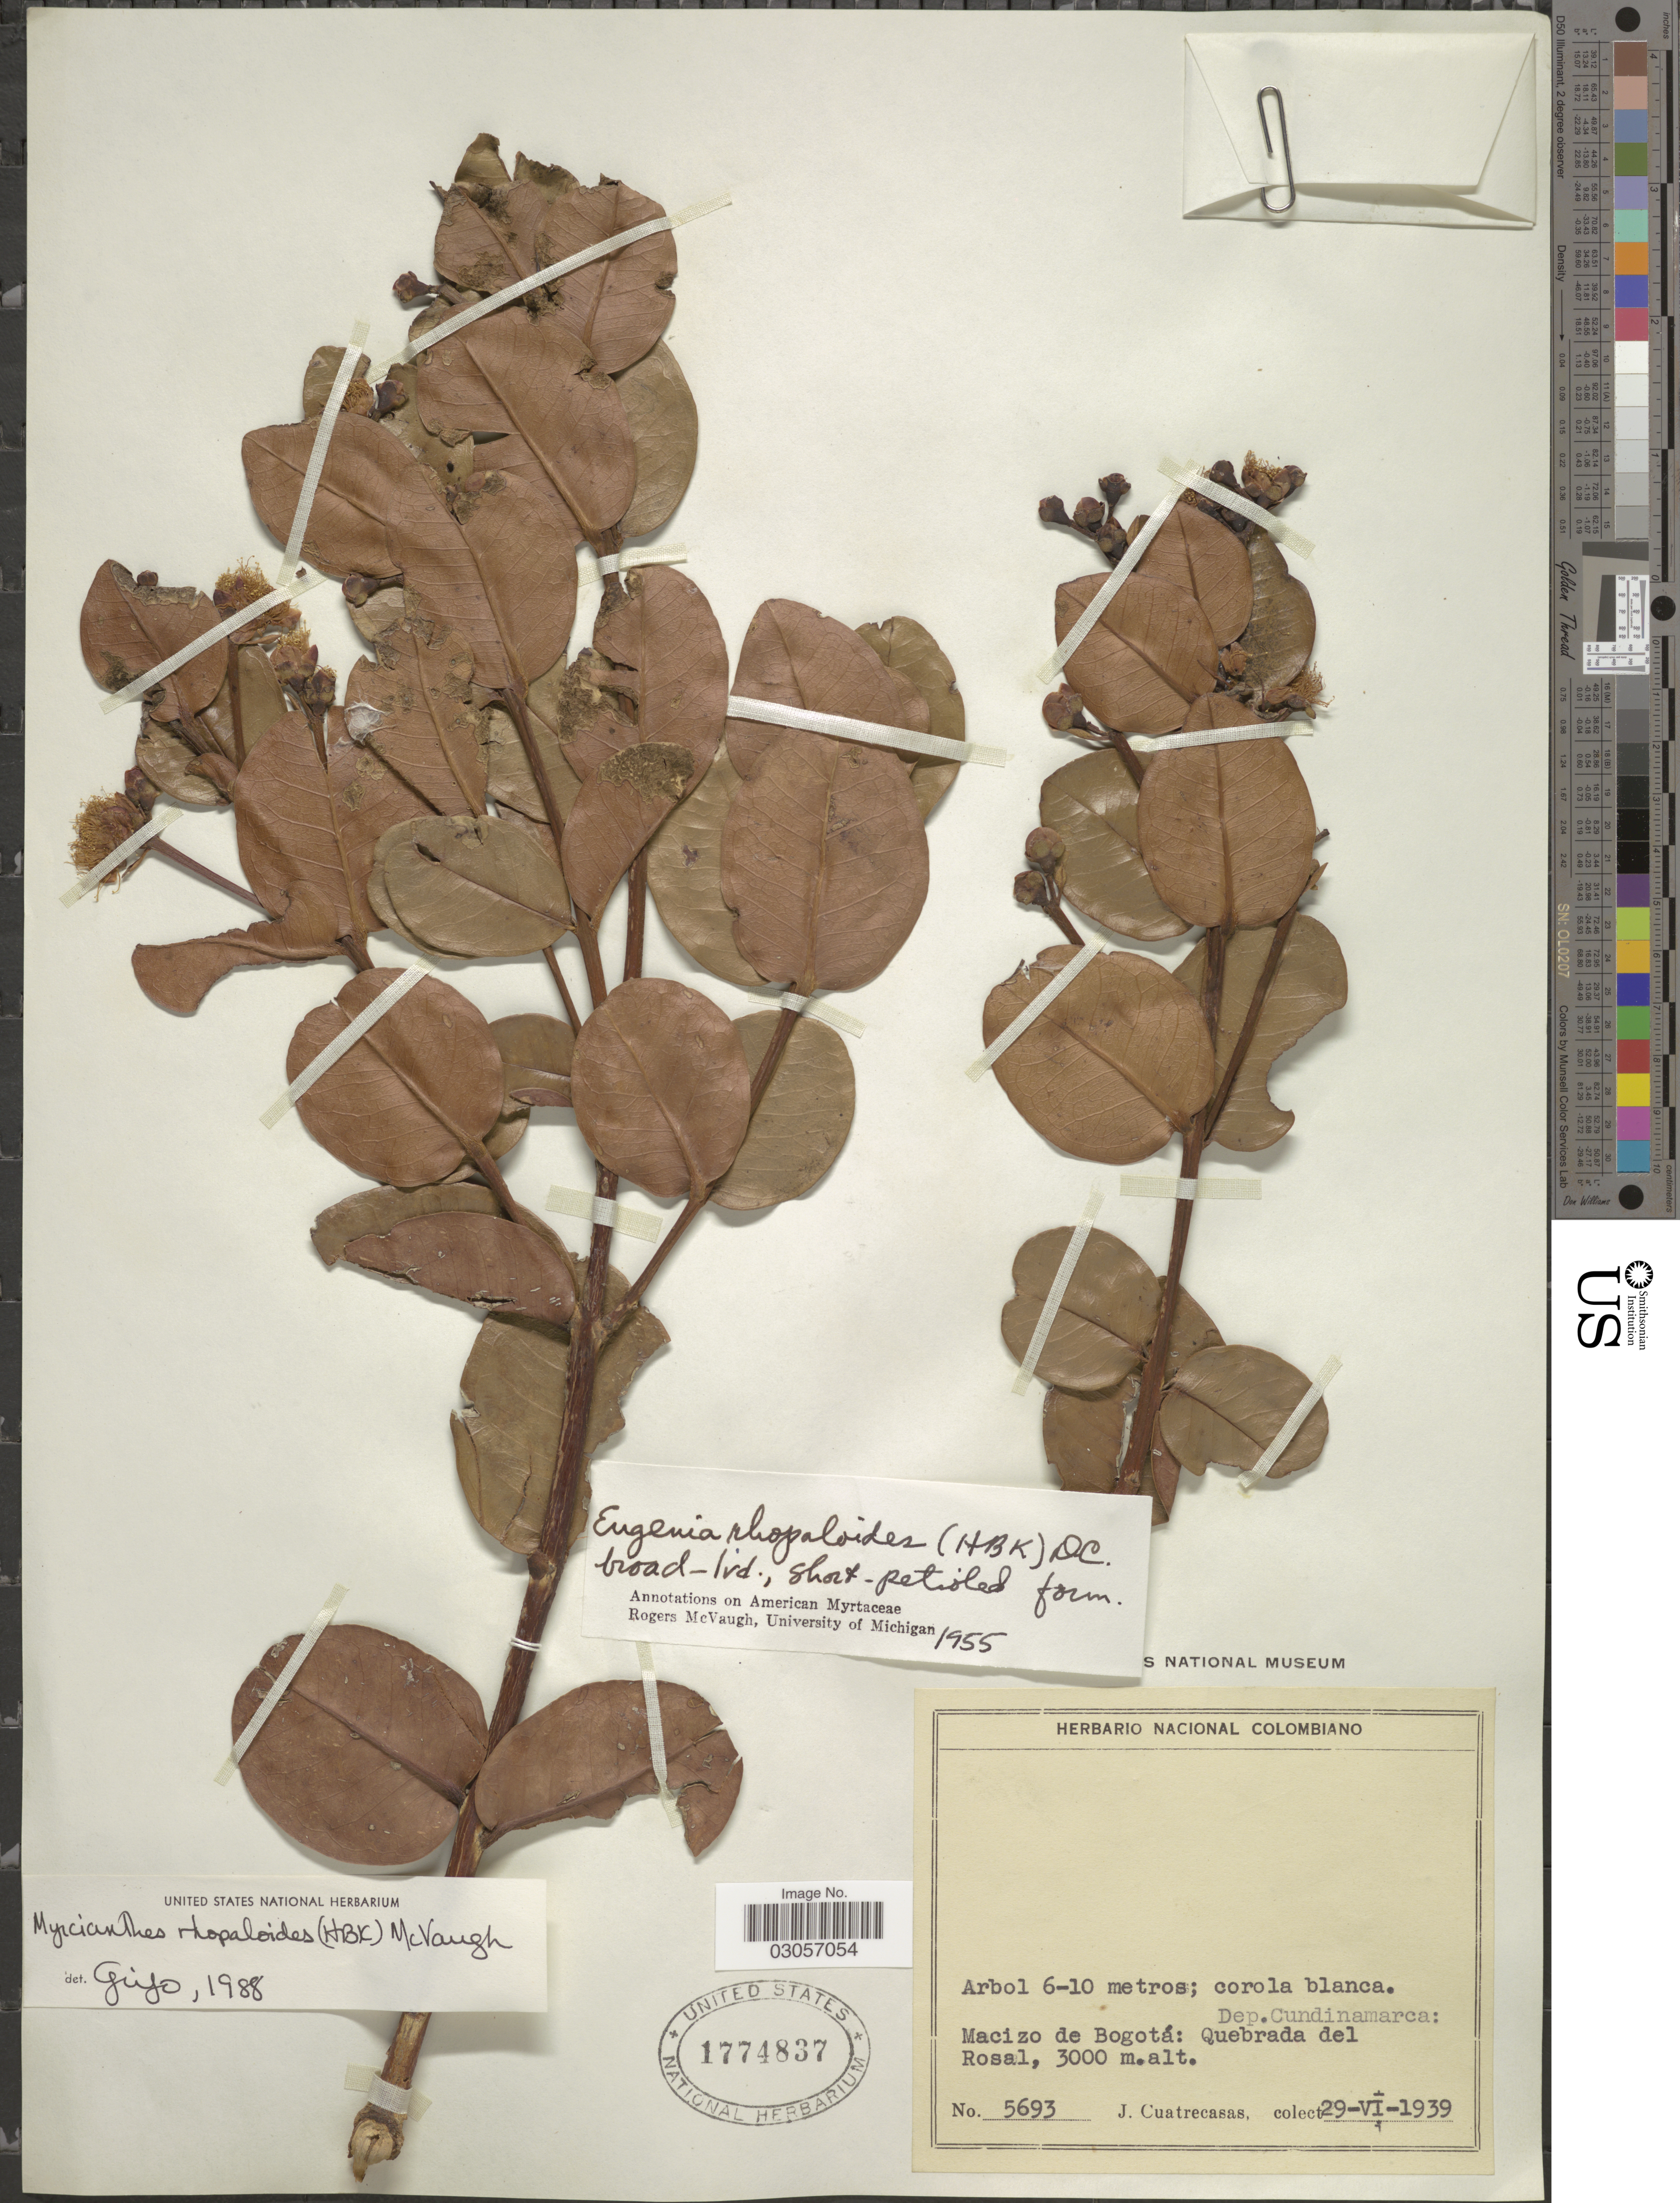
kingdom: Plantae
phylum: Tracheophyta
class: Magnoliopsida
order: Myrtales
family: Myrtaceae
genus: Myrcianthes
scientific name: Myrcianthes rhopaloides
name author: (Kunth) McVaugh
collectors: J. Cuatrecasas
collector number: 5693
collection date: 1939-06-29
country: Colombia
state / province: Cundinamarca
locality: Dep.Cundinamarca: Macizo de Bogotá: Quebrada del Rosal.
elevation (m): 3000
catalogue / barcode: US 1774837